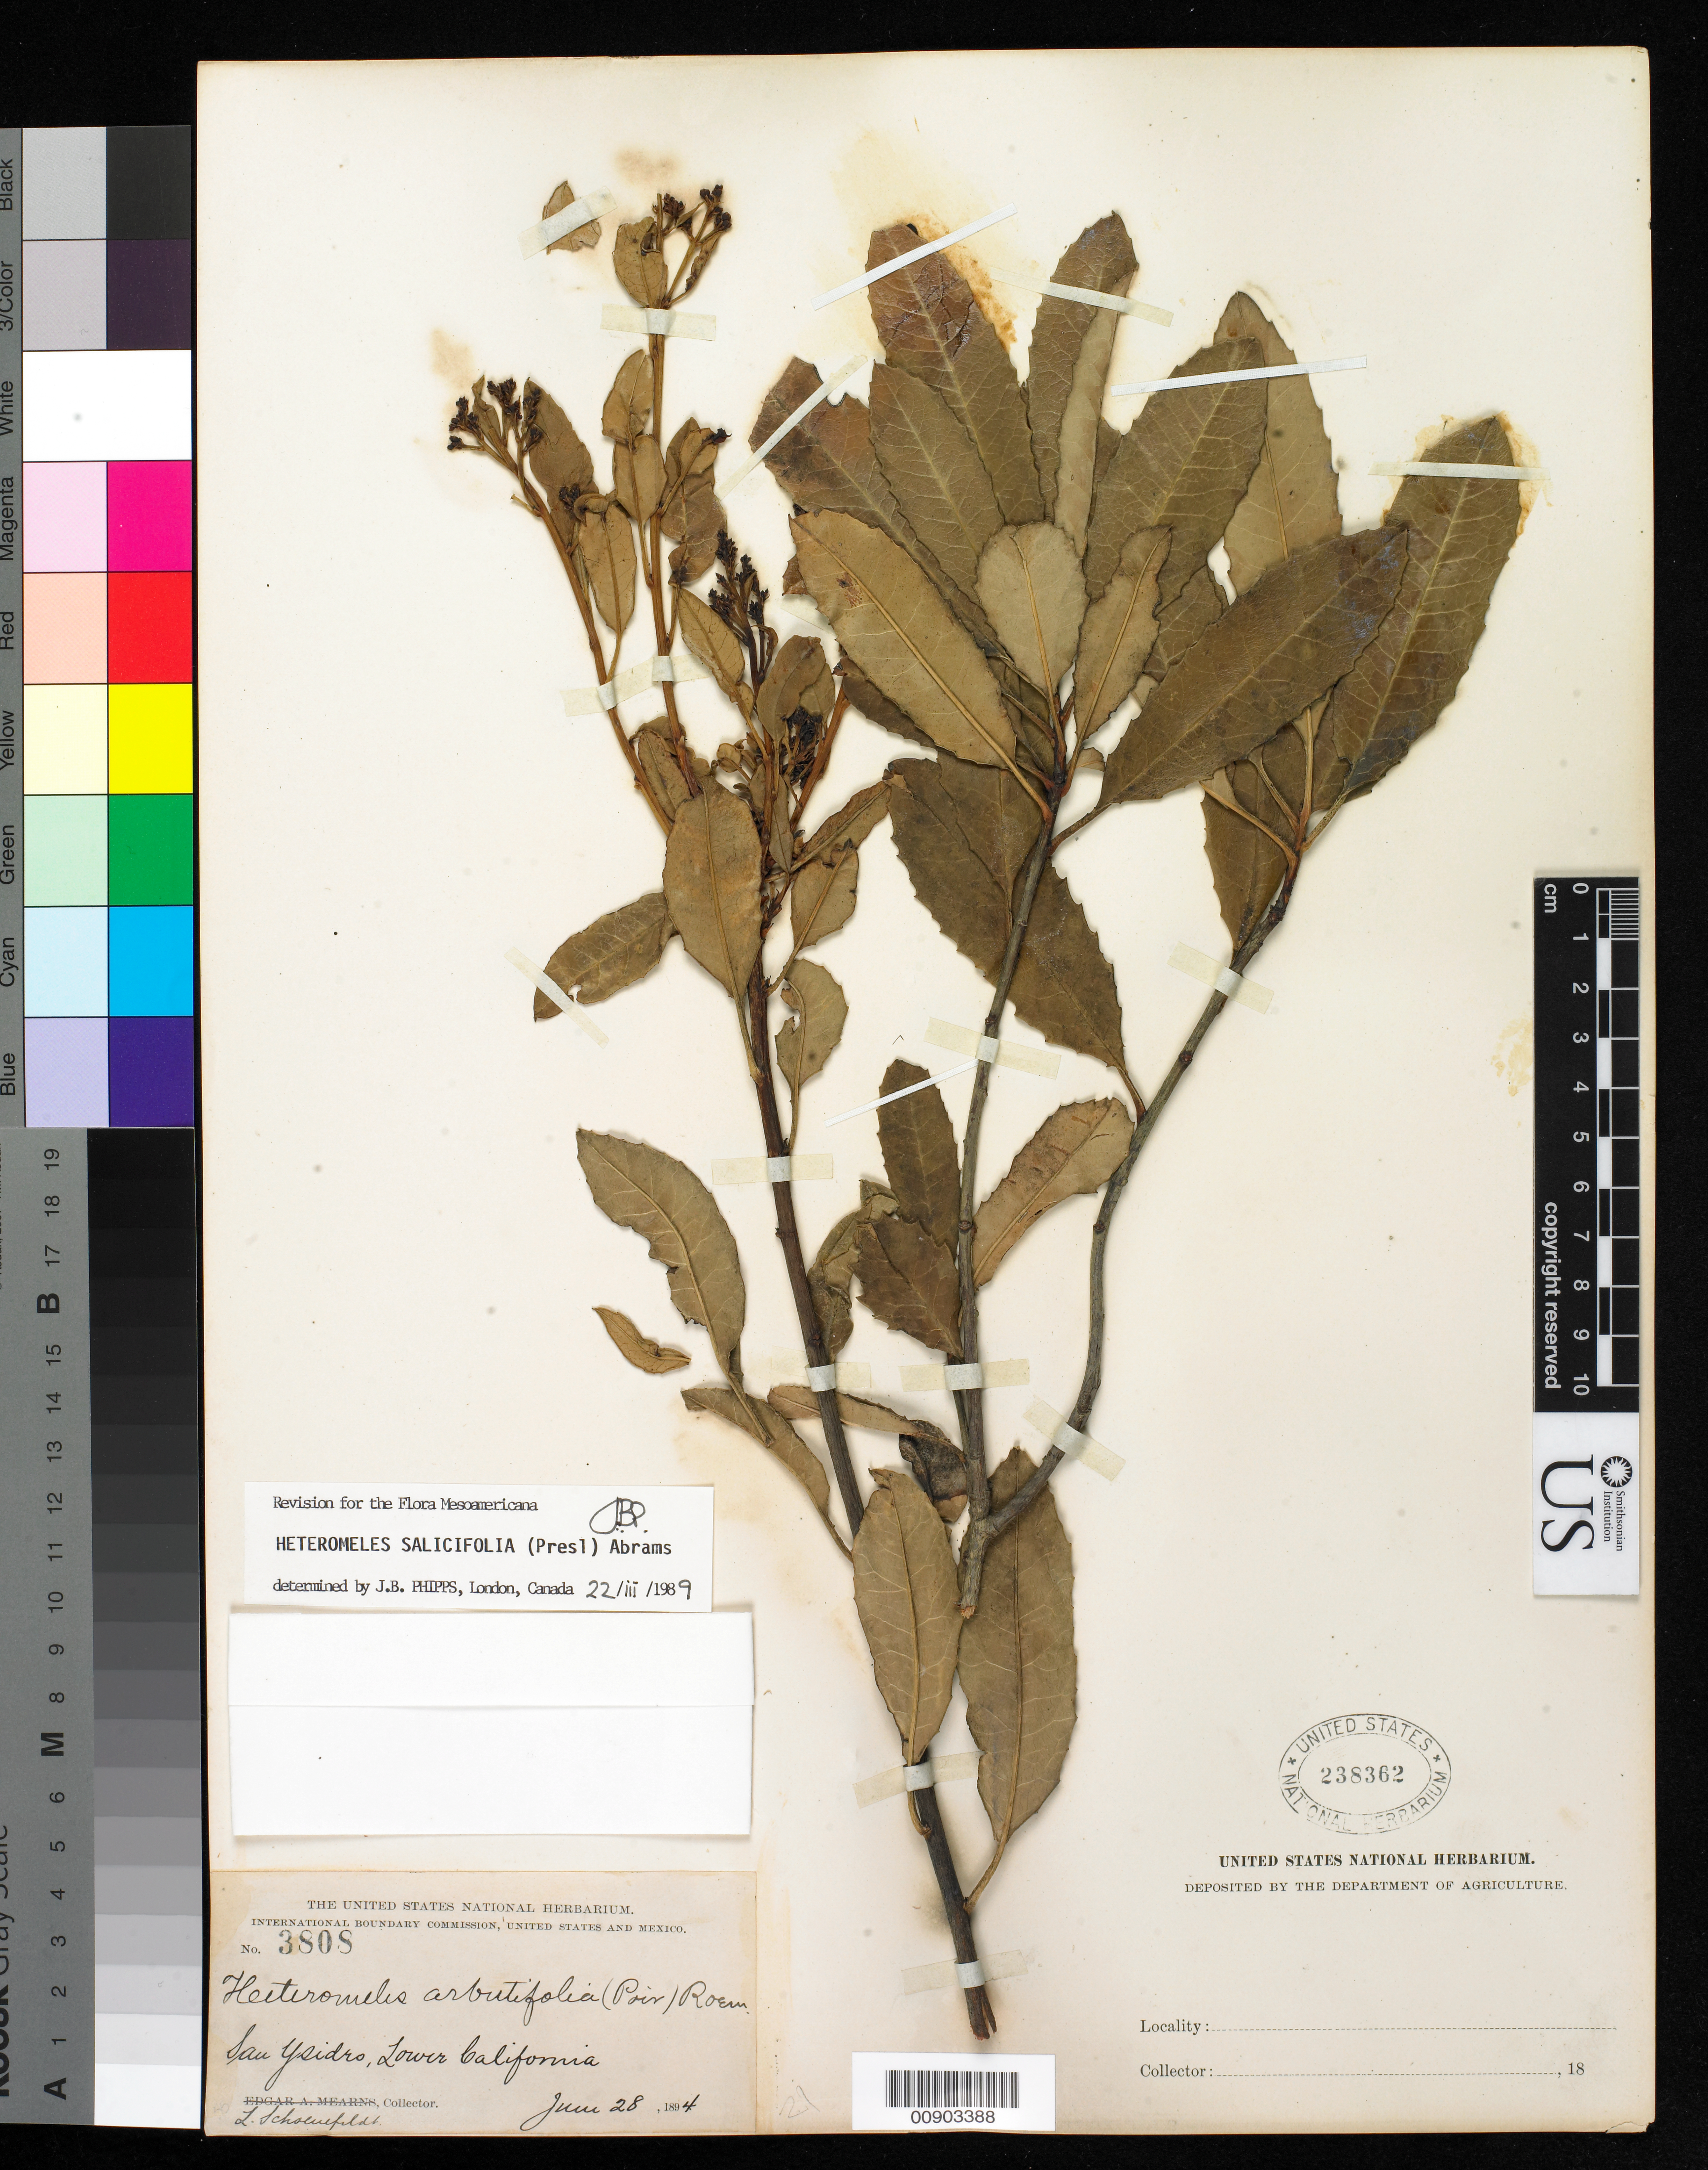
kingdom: Plantae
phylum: Tracheophyta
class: Magnoliopsida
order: Rosales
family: Rosaceae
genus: Heteromeles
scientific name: Heteromeles salicifolia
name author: (C. Presl) Abrams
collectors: L. Schoenfeldt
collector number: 3808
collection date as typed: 28 Jun 1894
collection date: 1894-06-28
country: Mexico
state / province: Baja California Norte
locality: San Ysidro, Baja California.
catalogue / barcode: US 238362